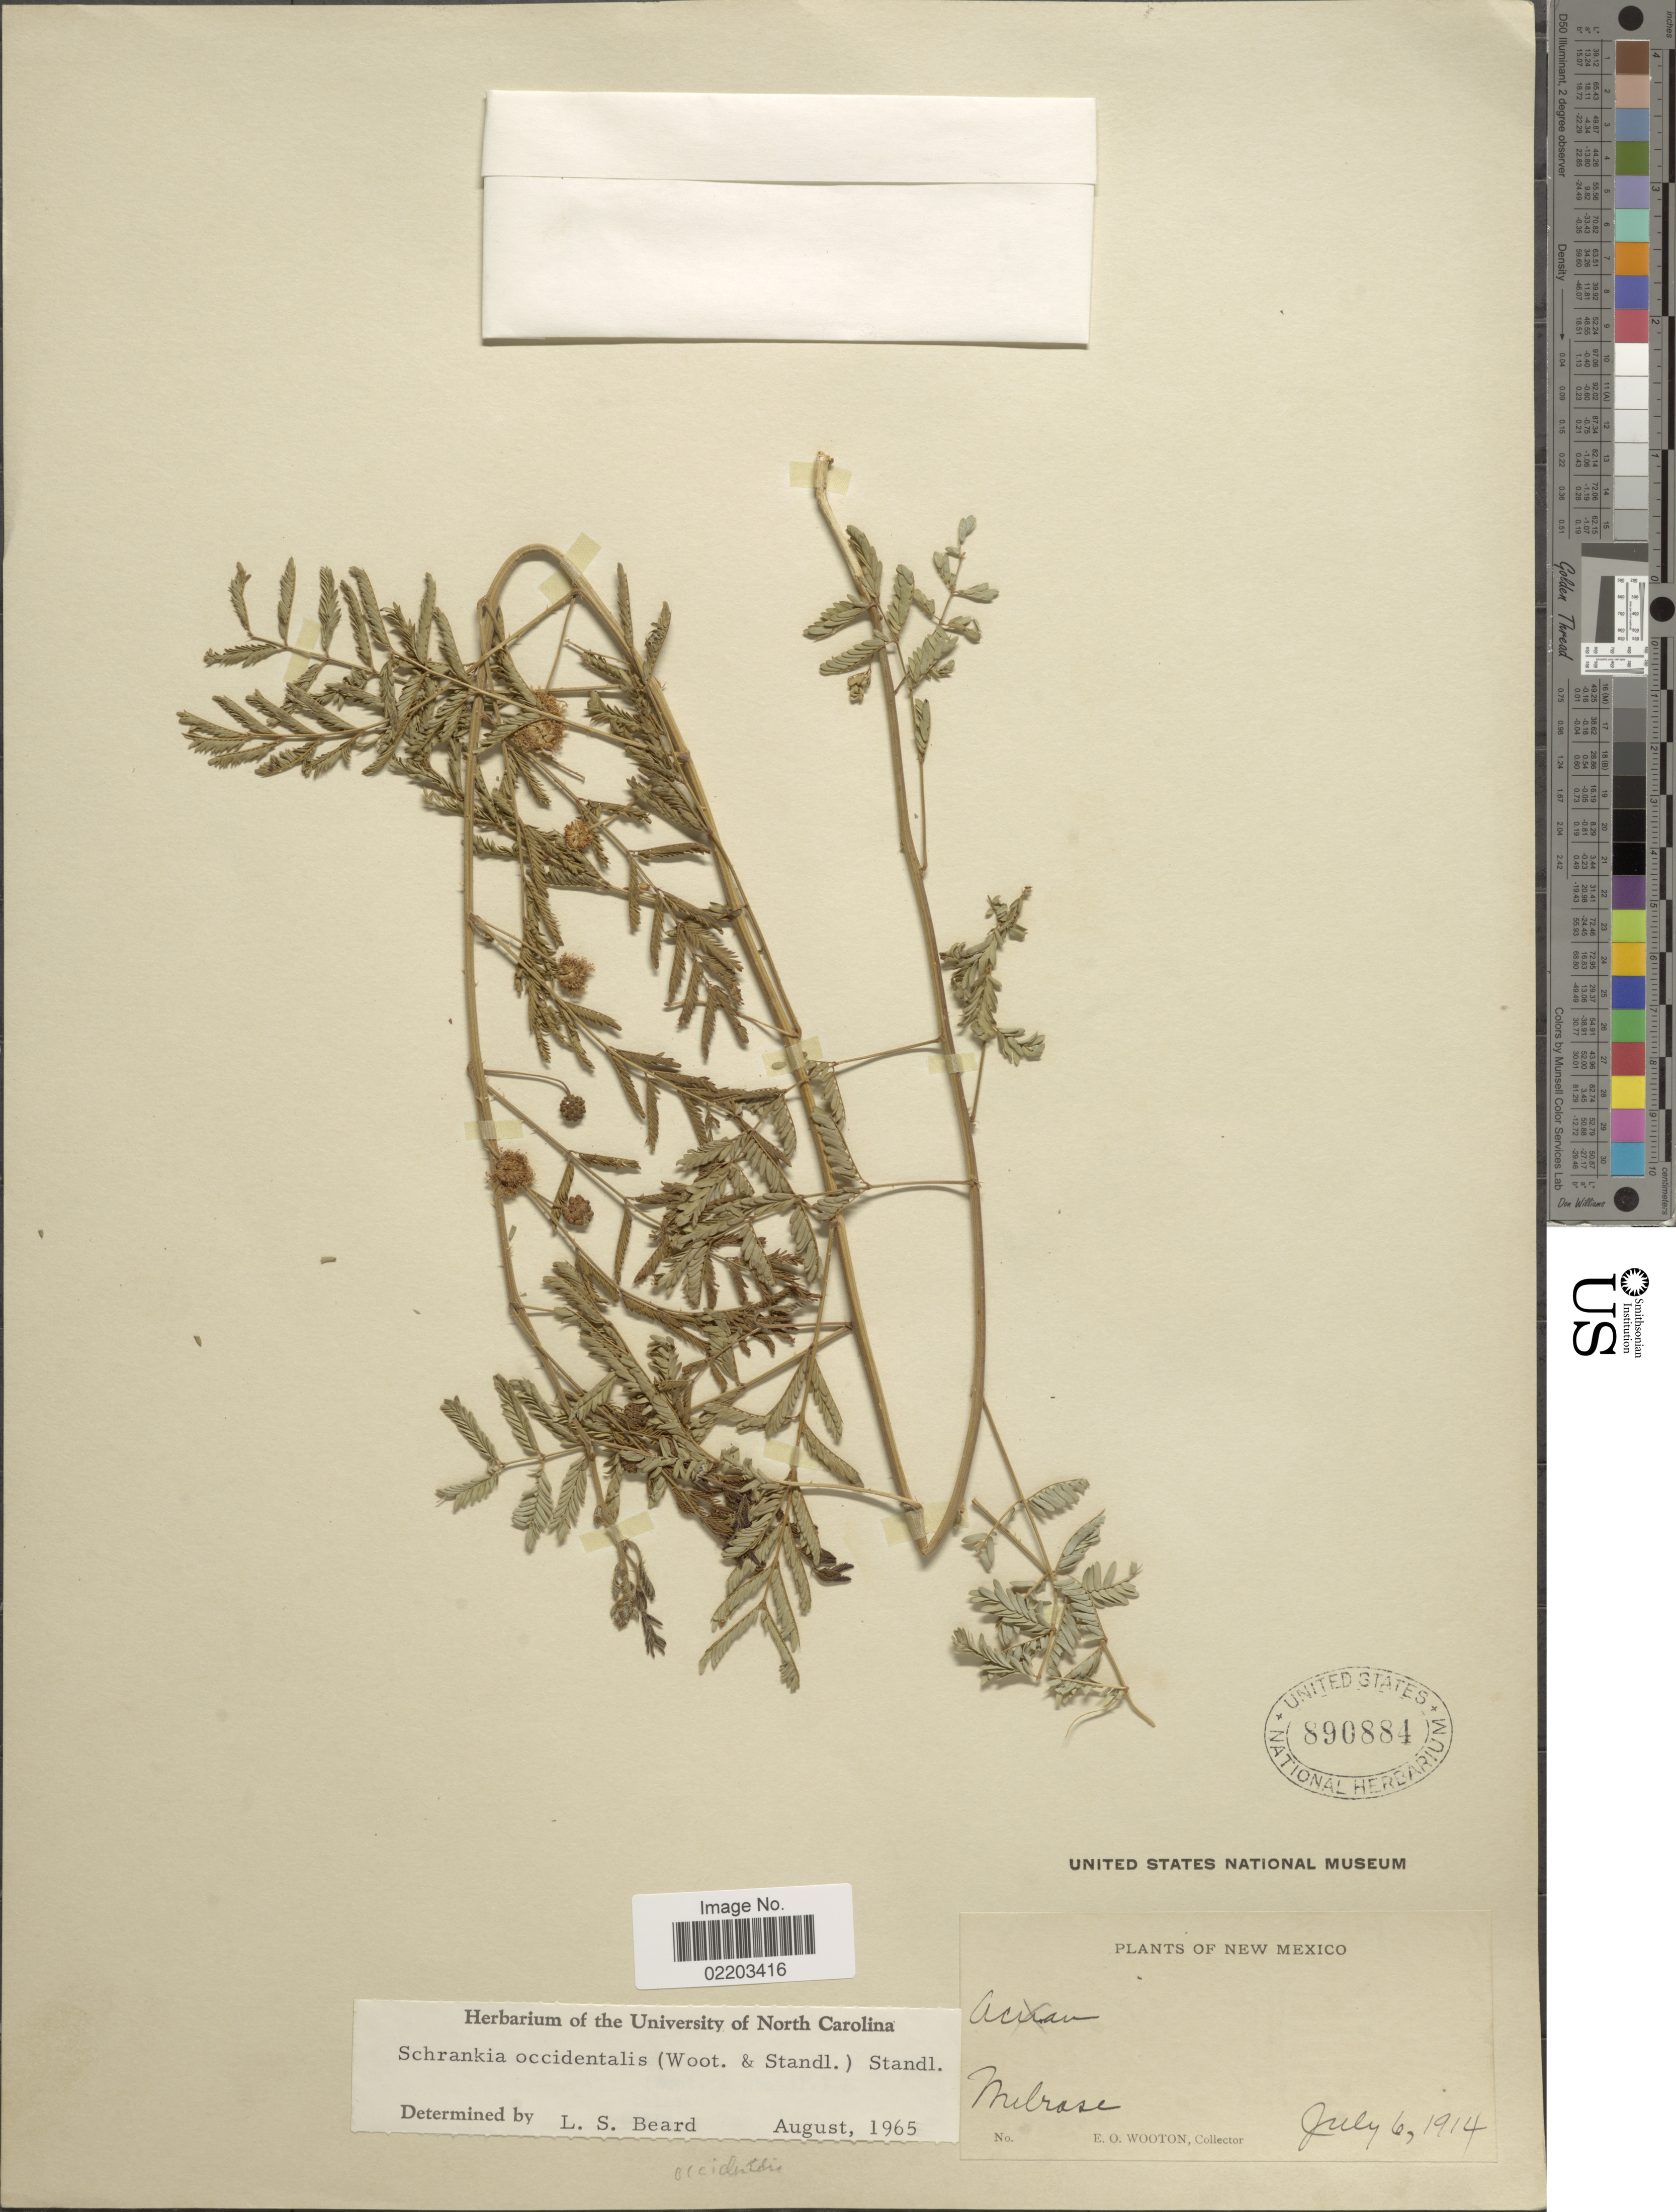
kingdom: Plantae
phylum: Tracheophyta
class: Magnoliopsida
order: Fabales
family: Fabaceae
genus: Mimosa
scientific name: Mimosa rupertiana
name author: B.L. Turner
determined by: Strong, M. T., (US), Smithsonian Institution - National Museum of Natural History (UNITED STATES)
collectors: E. O. Wooton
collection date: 1914-07-06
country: United States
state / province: New Mexico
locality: Melrose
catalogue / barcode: US 890884